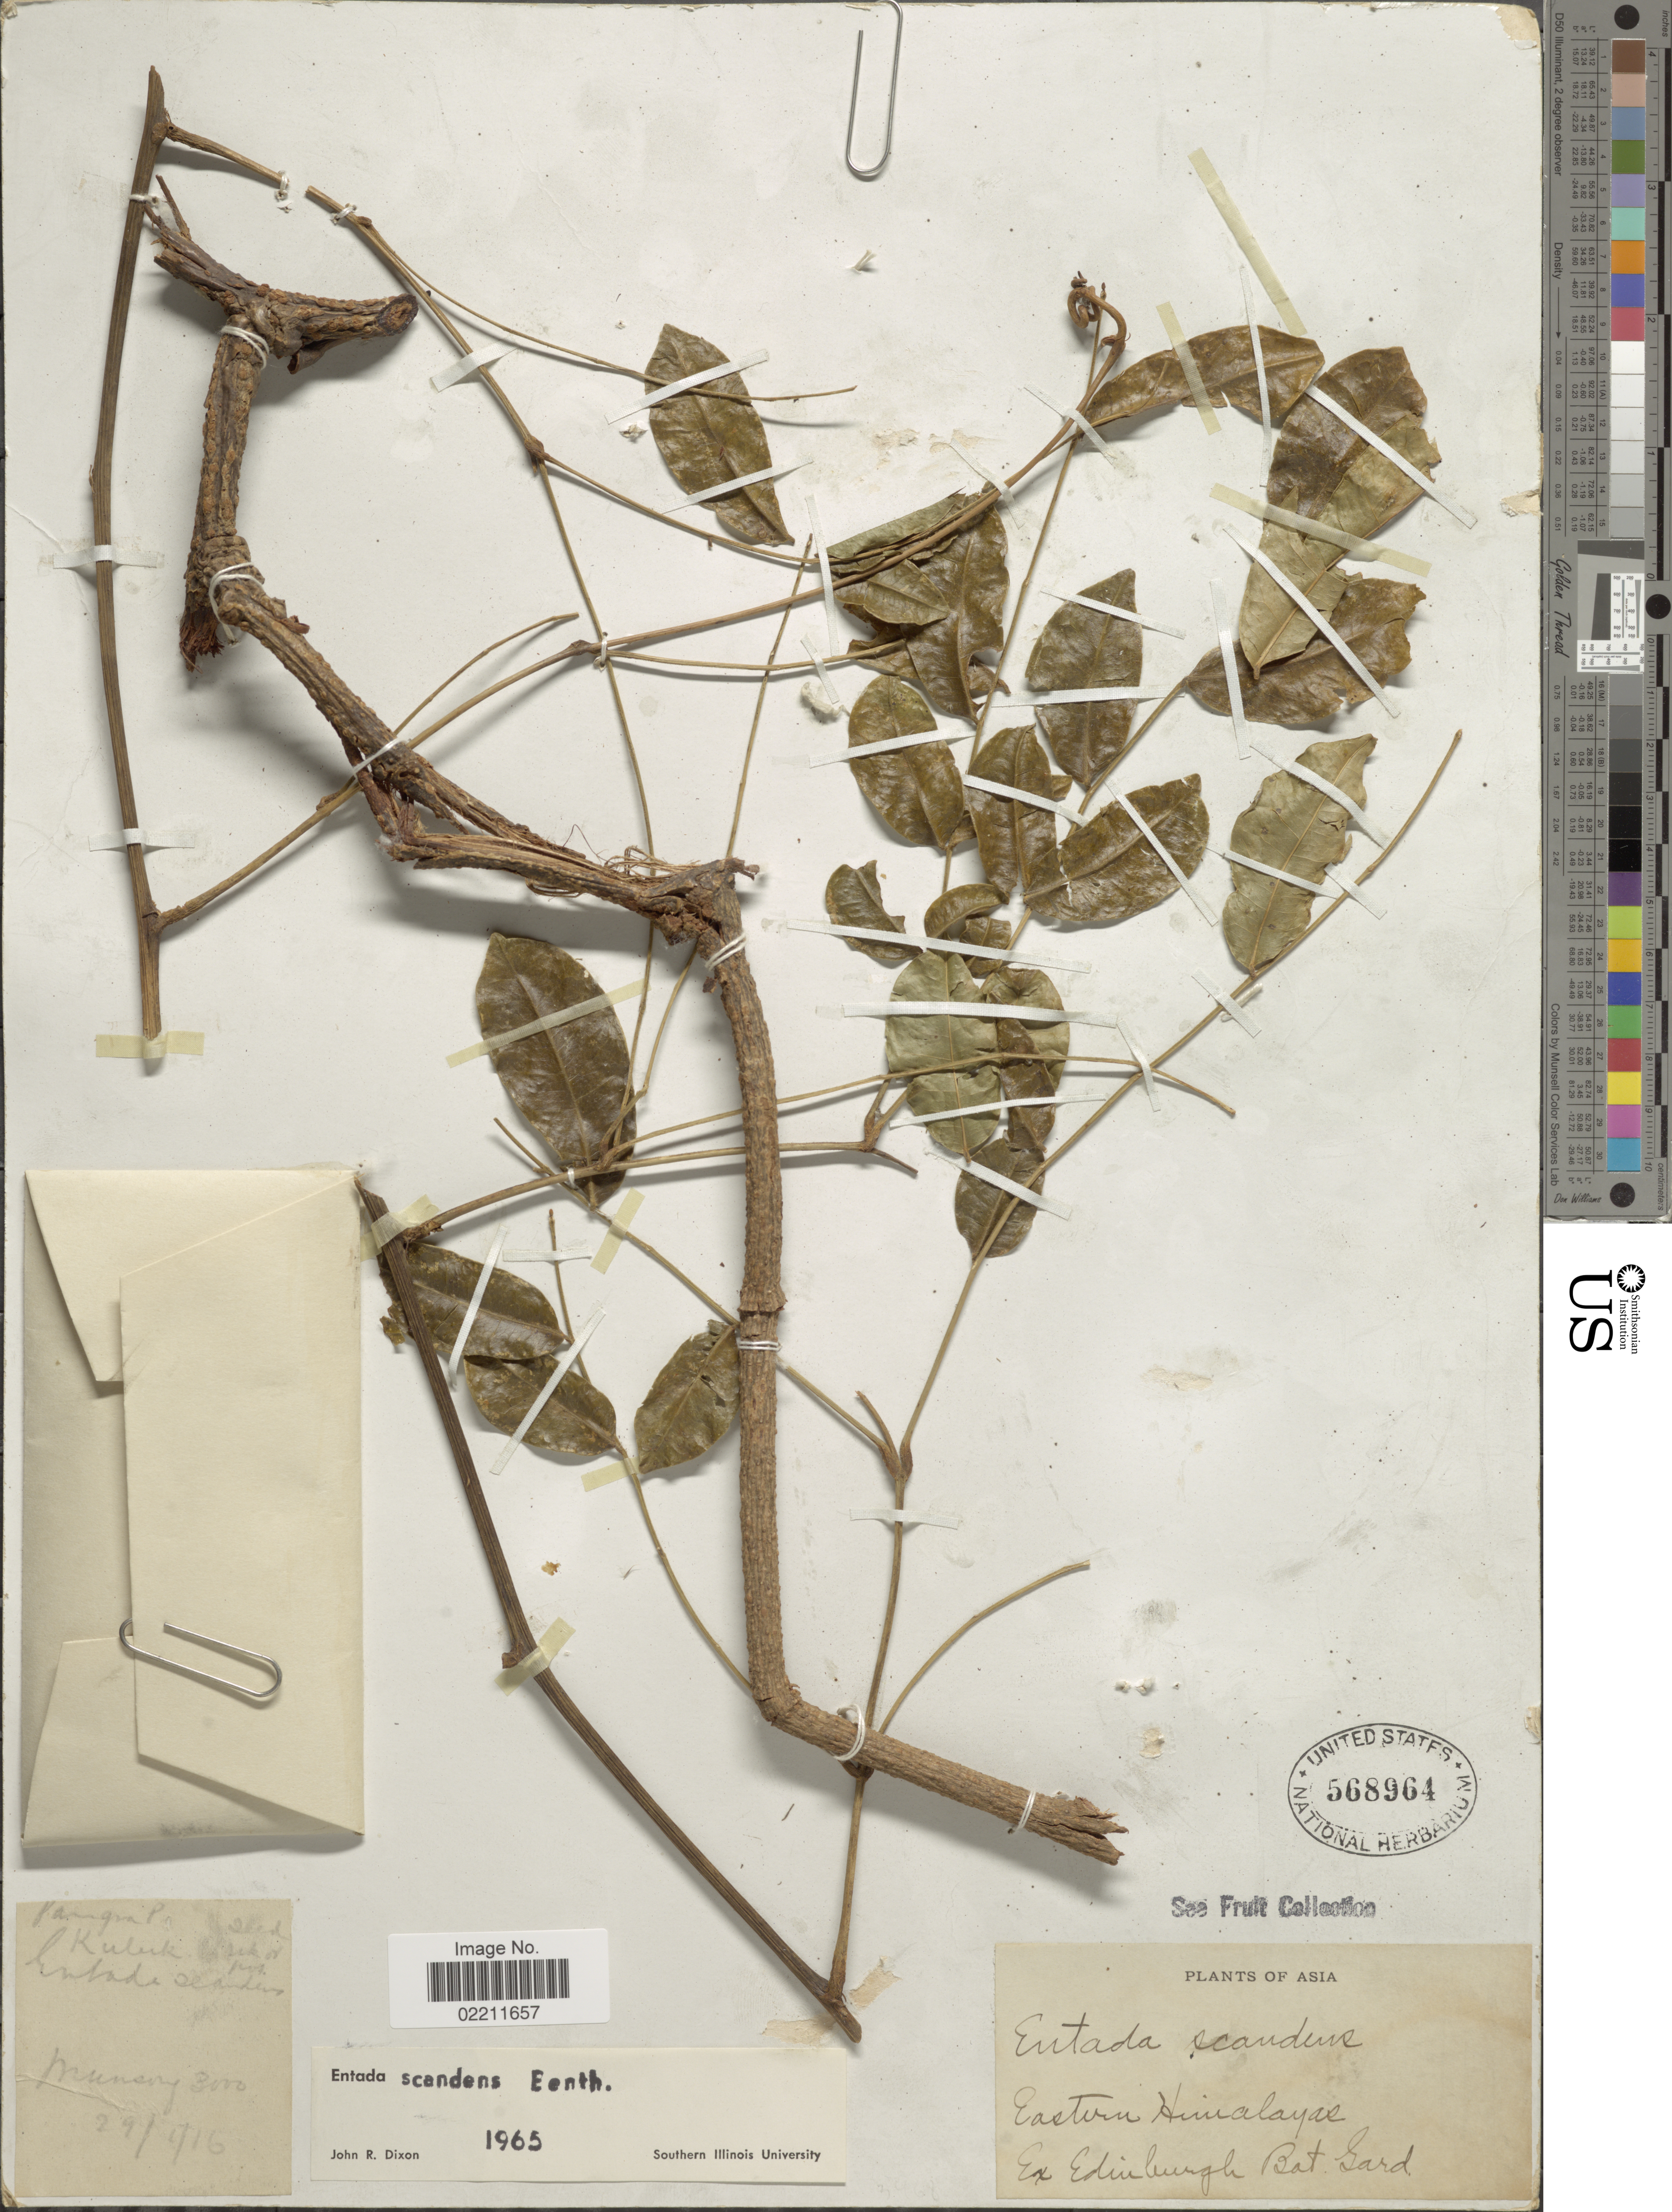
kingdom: Plantae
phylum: Tracheophyta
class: Magnoliopsida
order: Fabales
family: Fabaceae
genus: Entada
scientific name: Entada rheedei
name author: Spreng.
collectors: Edinburg Bot. Gard.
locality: Asia, Eastern Himalaya.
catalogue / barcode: US 568964